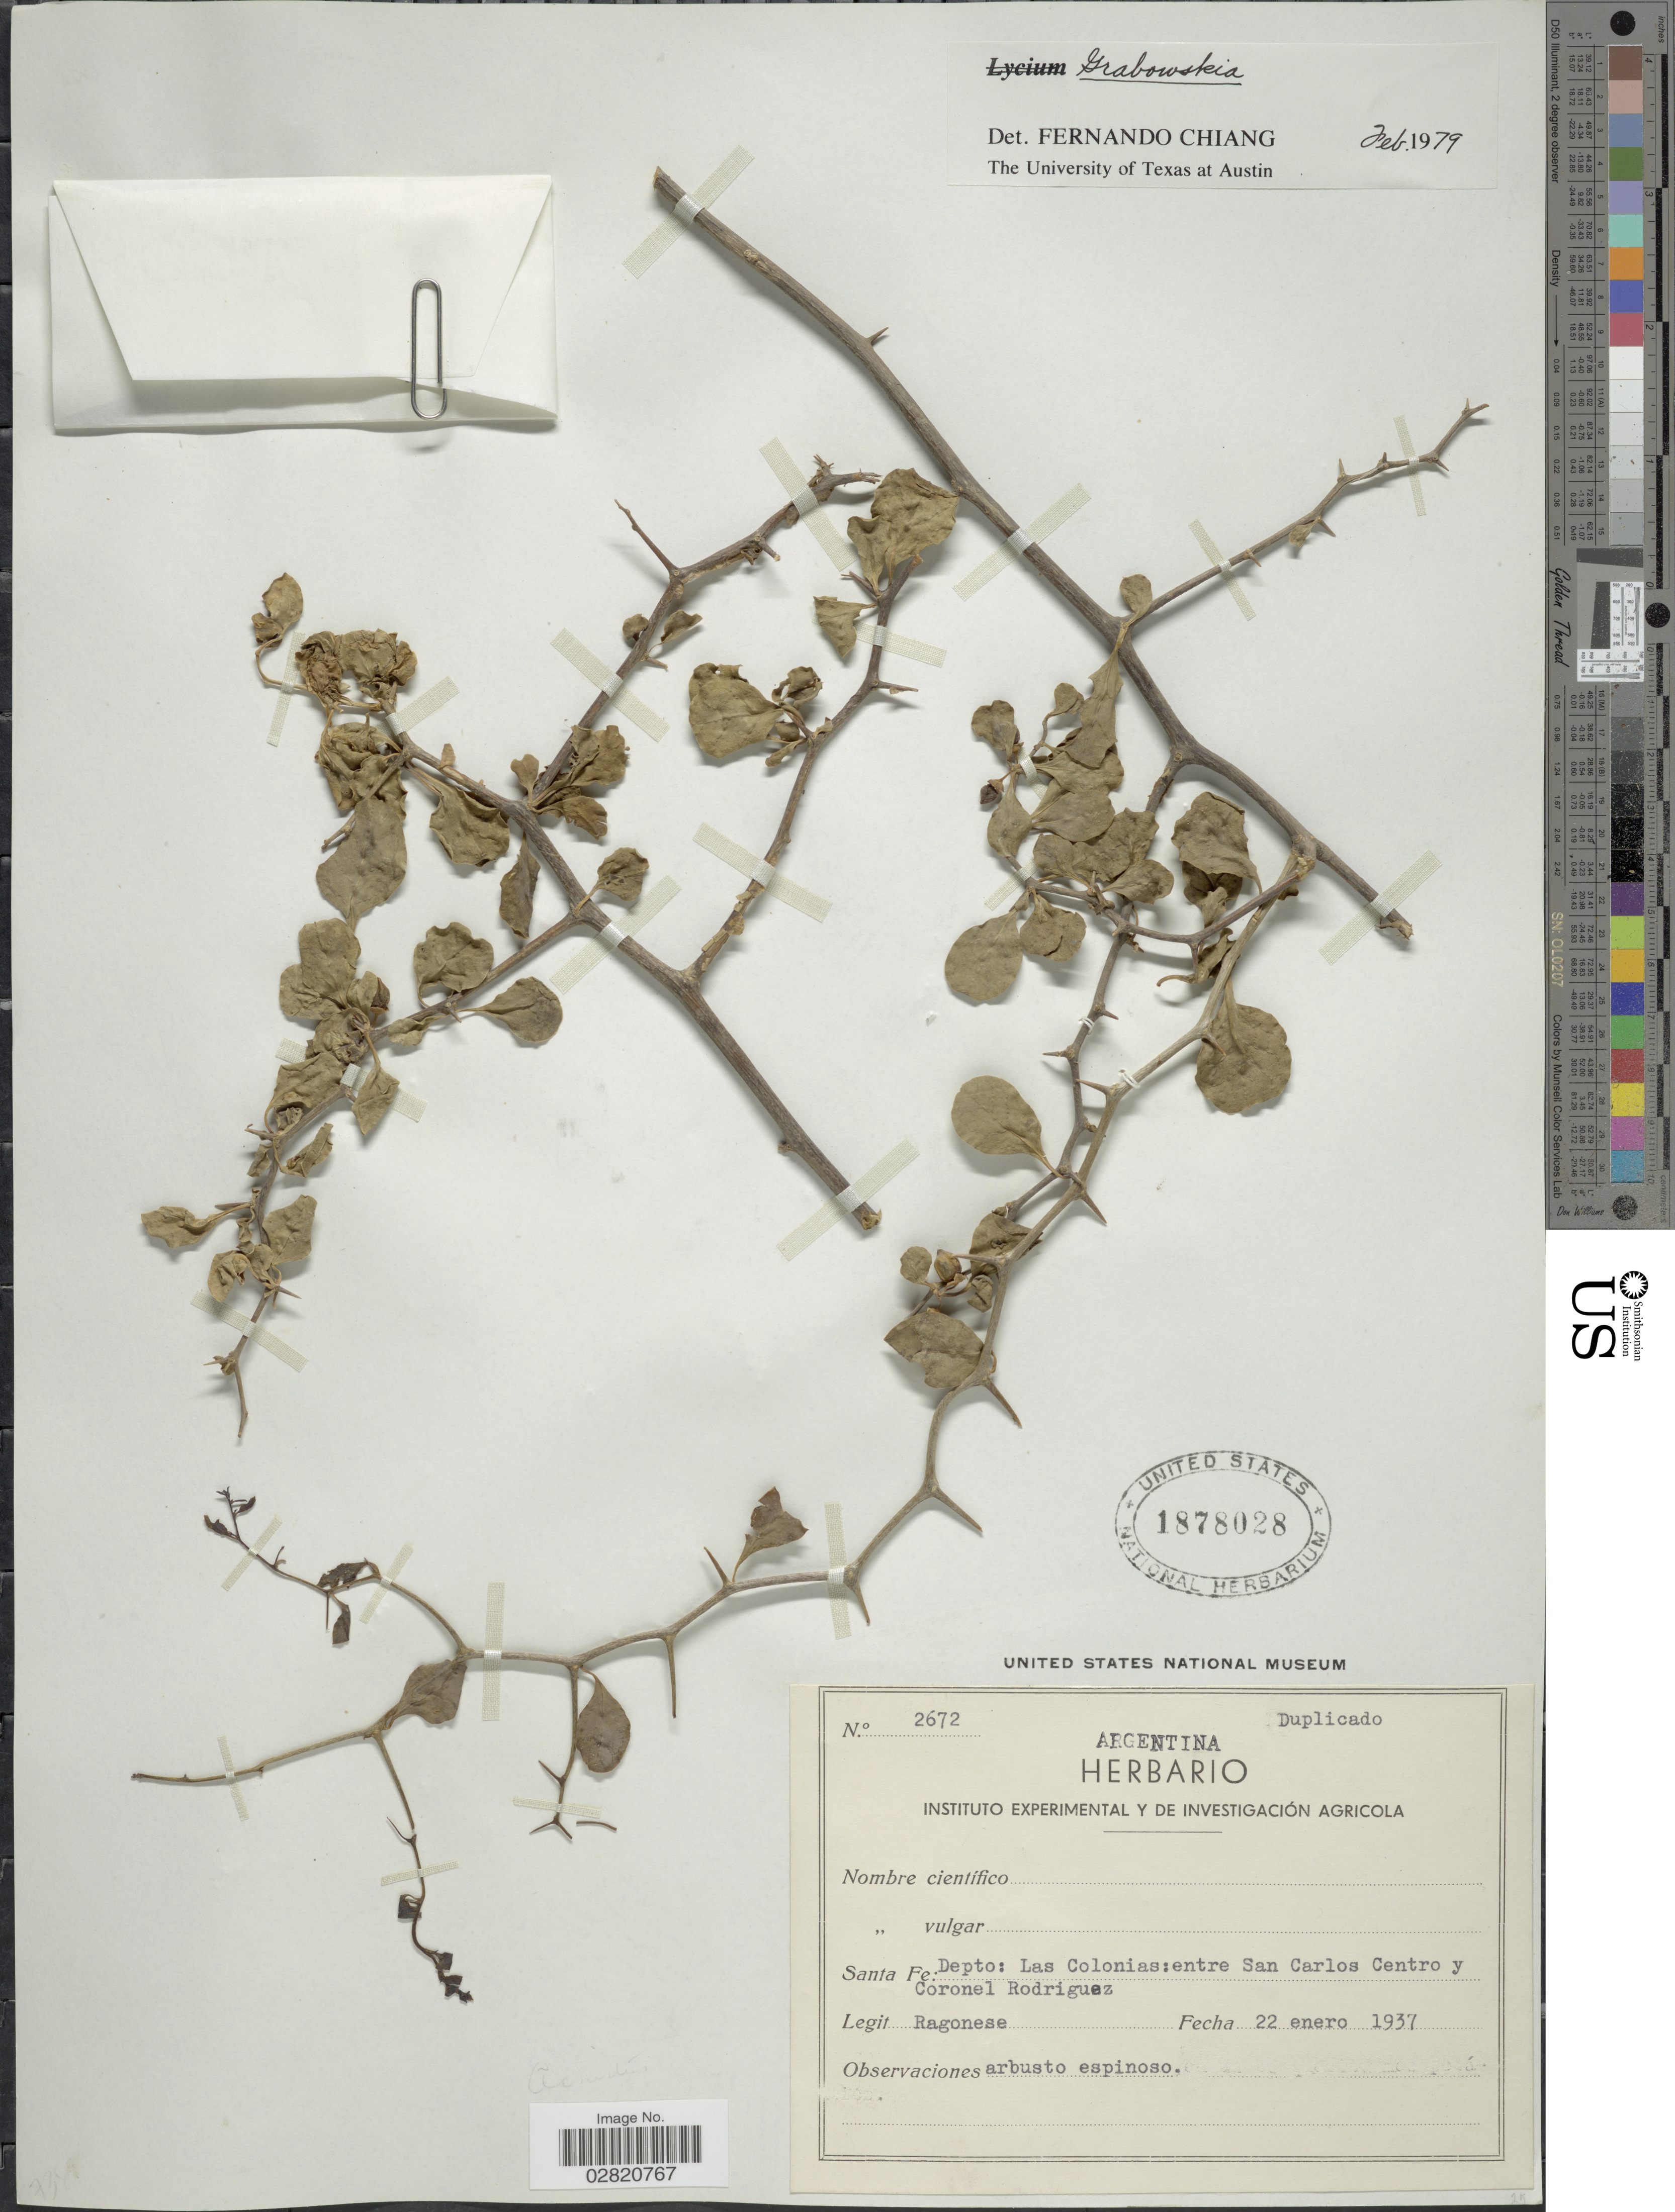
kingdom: Plantae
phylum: Tracheophyta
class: Magnoliopsida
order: Solanales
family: Solanaceae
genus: Grabowskia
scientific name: Grabowskia sp.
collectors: Ragonese, --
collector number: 2672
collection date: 1937-01-22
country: Argentina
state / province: Santa Fe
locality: Depto: Las Colonias: entre San Carlos Centro y Coronel Rodriguez.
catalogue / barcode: US 1878028